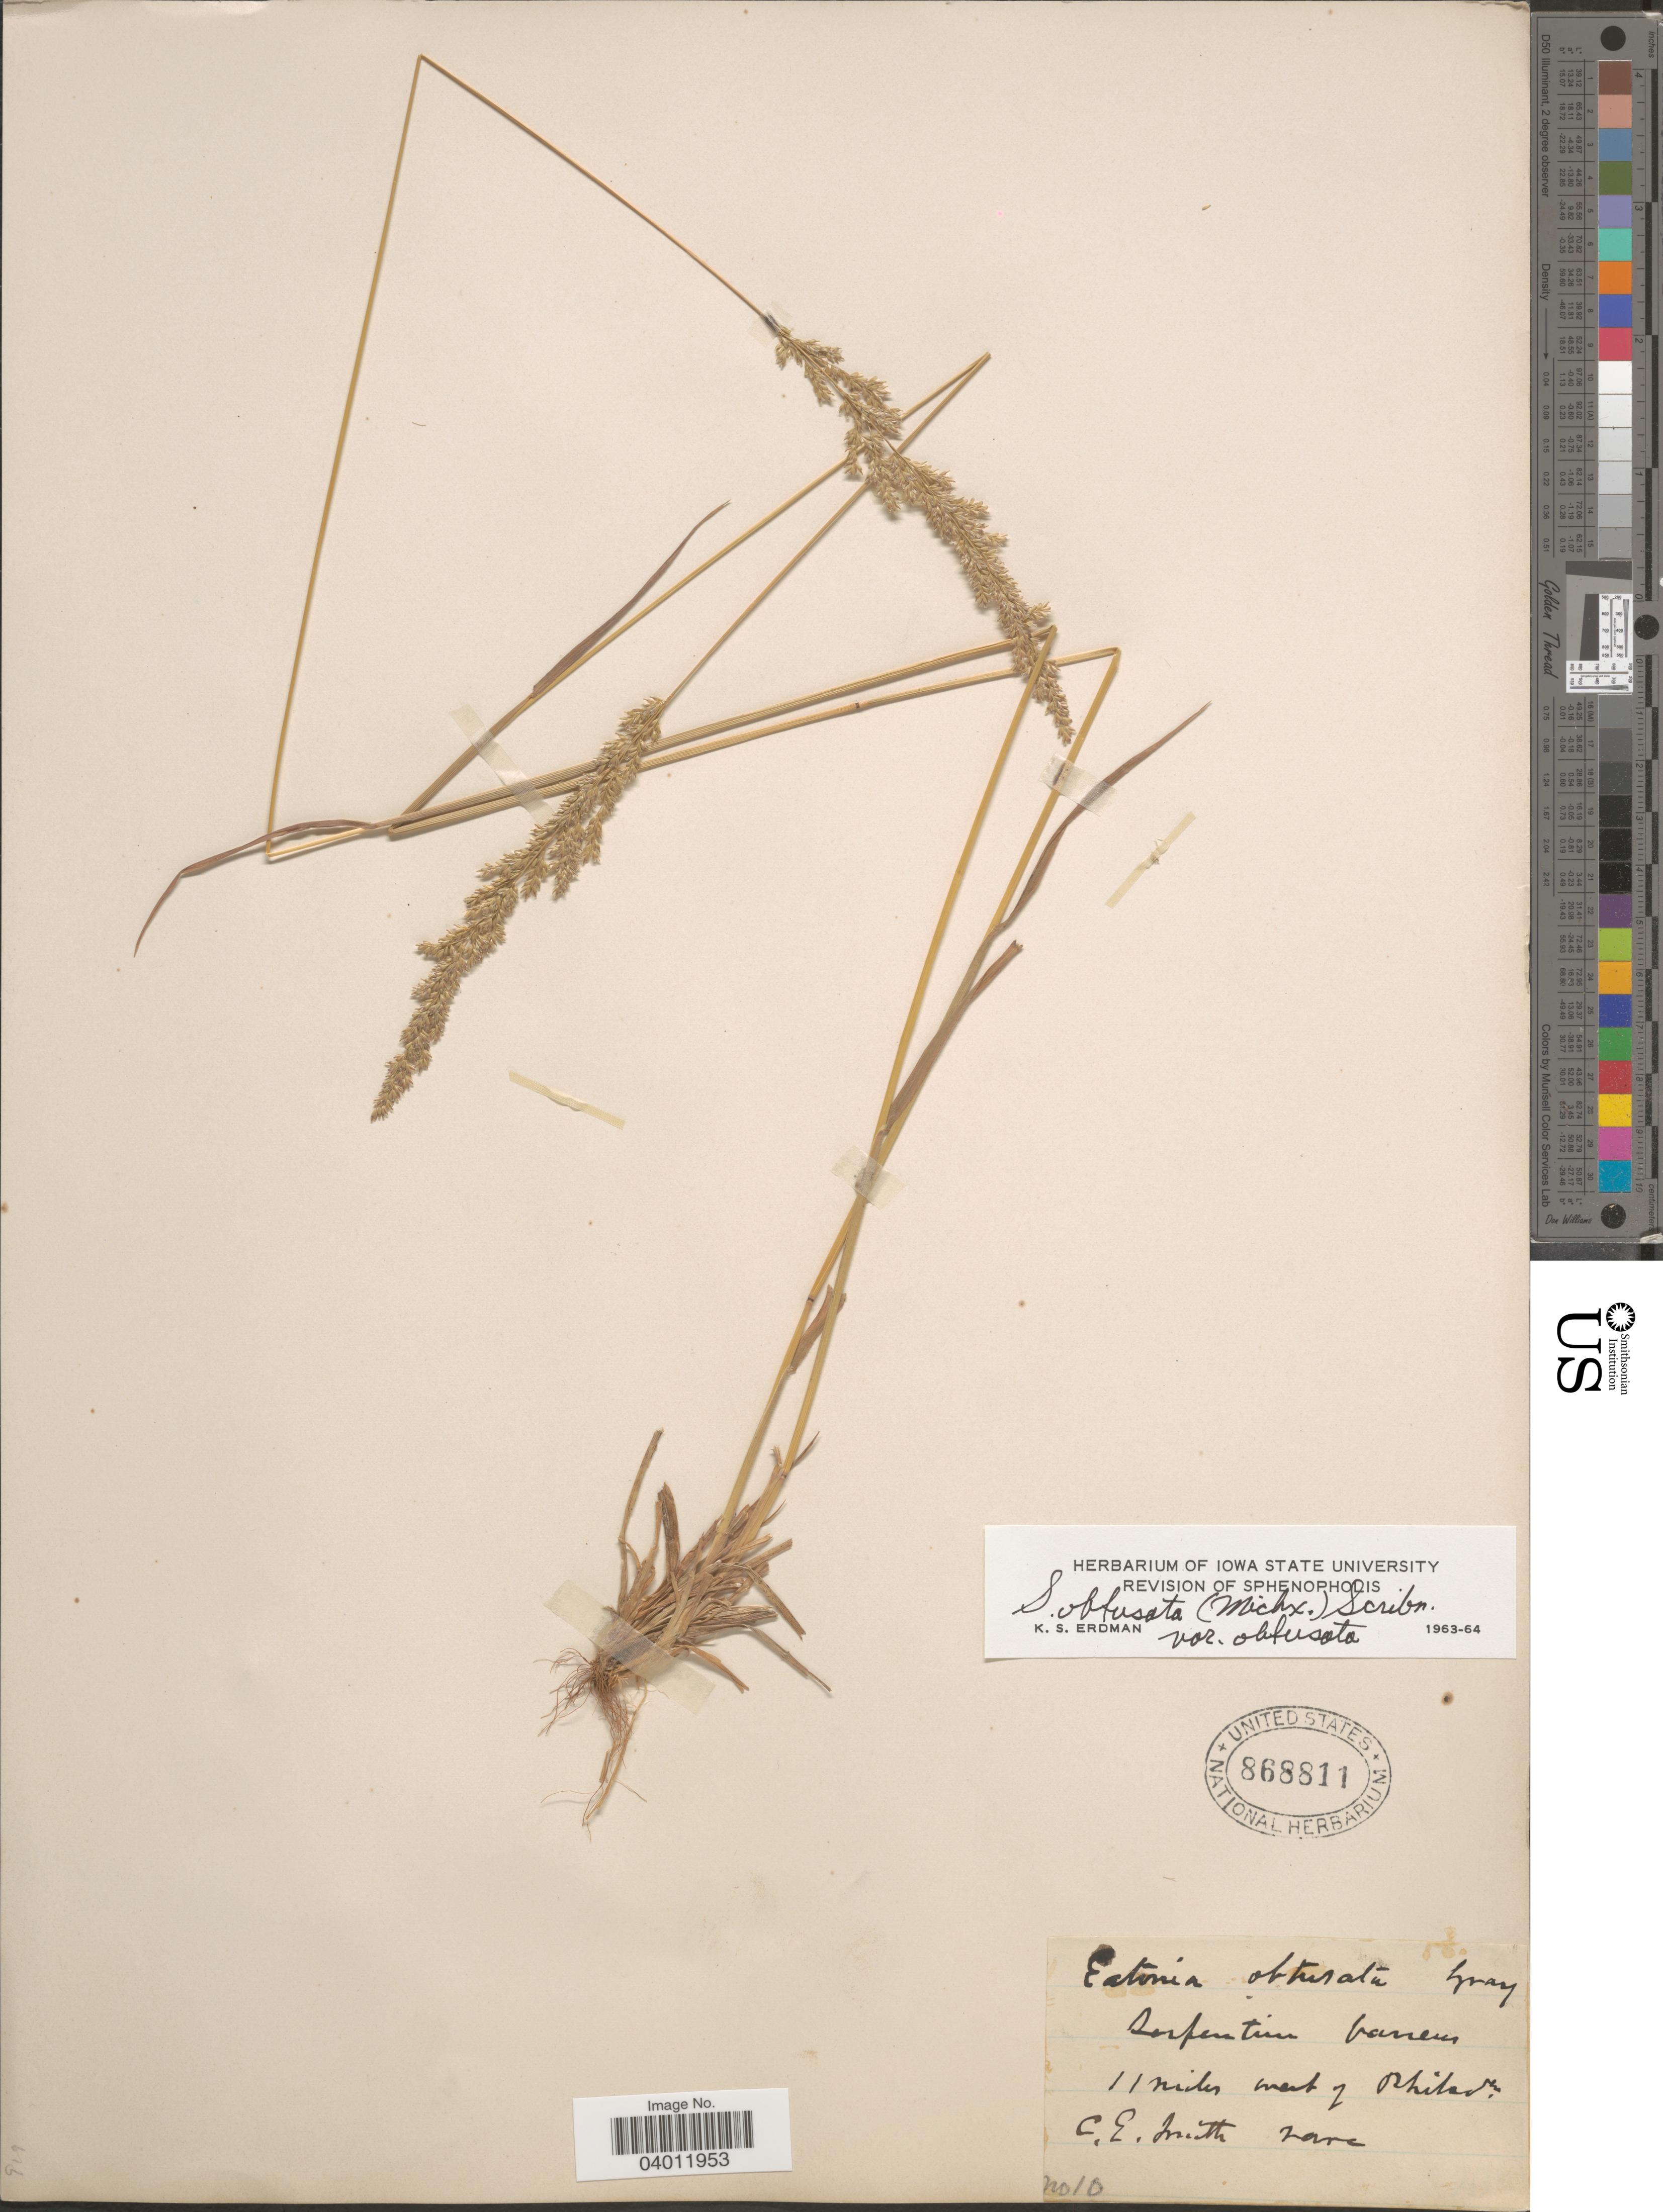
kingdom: Plantae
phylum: Tracheophyta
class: Liliopsida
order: Poales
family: Poaceae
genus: Sphenopholis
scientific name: Sphenopholis obtusata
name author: (Michx.) Scribn.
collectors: C. E. Smith Jr.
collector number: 10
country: United States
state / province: Pennsylvania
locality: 11 miles west of Phila.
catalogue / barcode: US 868811